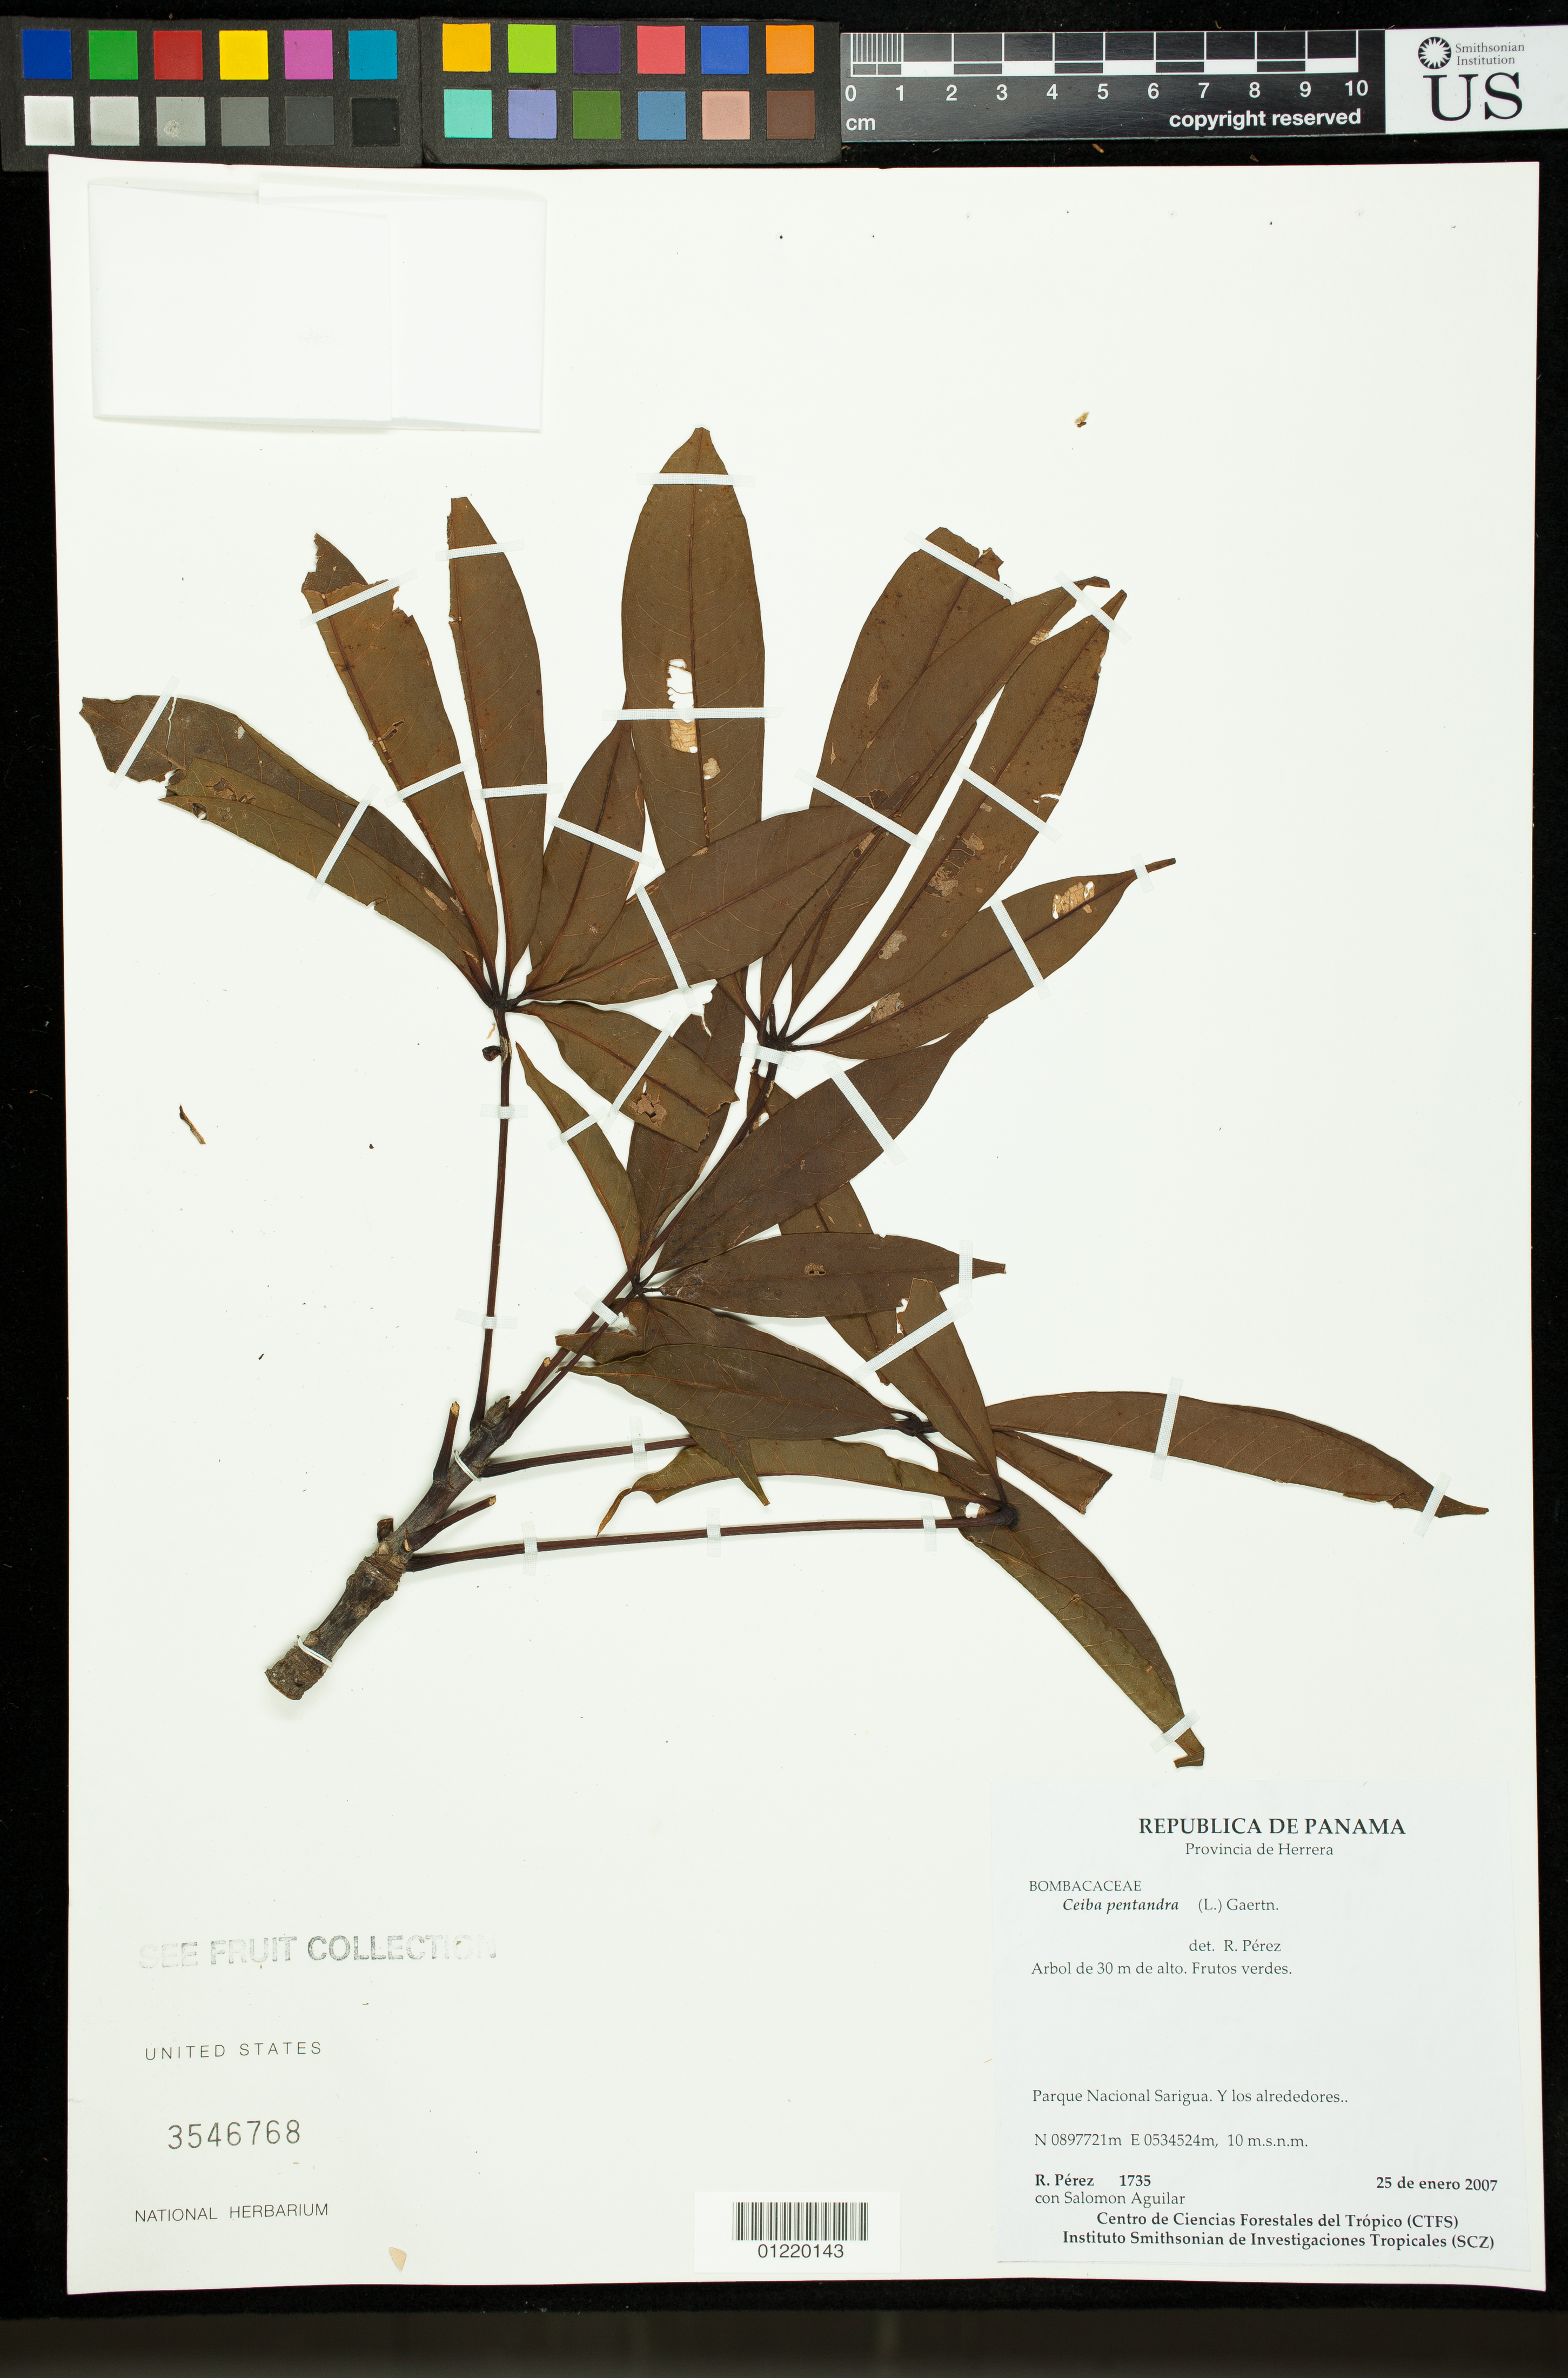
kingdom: Plantae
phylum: Tracheophyta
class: Magnoliopsida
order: Malvales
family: Malvaceae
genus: Ceiba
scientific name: Ceiba parvifolia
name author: Rose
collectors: R. Perez & S. Aguilar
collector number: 1735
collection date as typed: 1/25/2007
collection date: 2007-01-25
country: Panama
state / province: Herrera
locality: Herrera: Parque Nacional Sarigua. Y los alrededores.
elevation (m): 10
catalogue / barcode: US 3546768